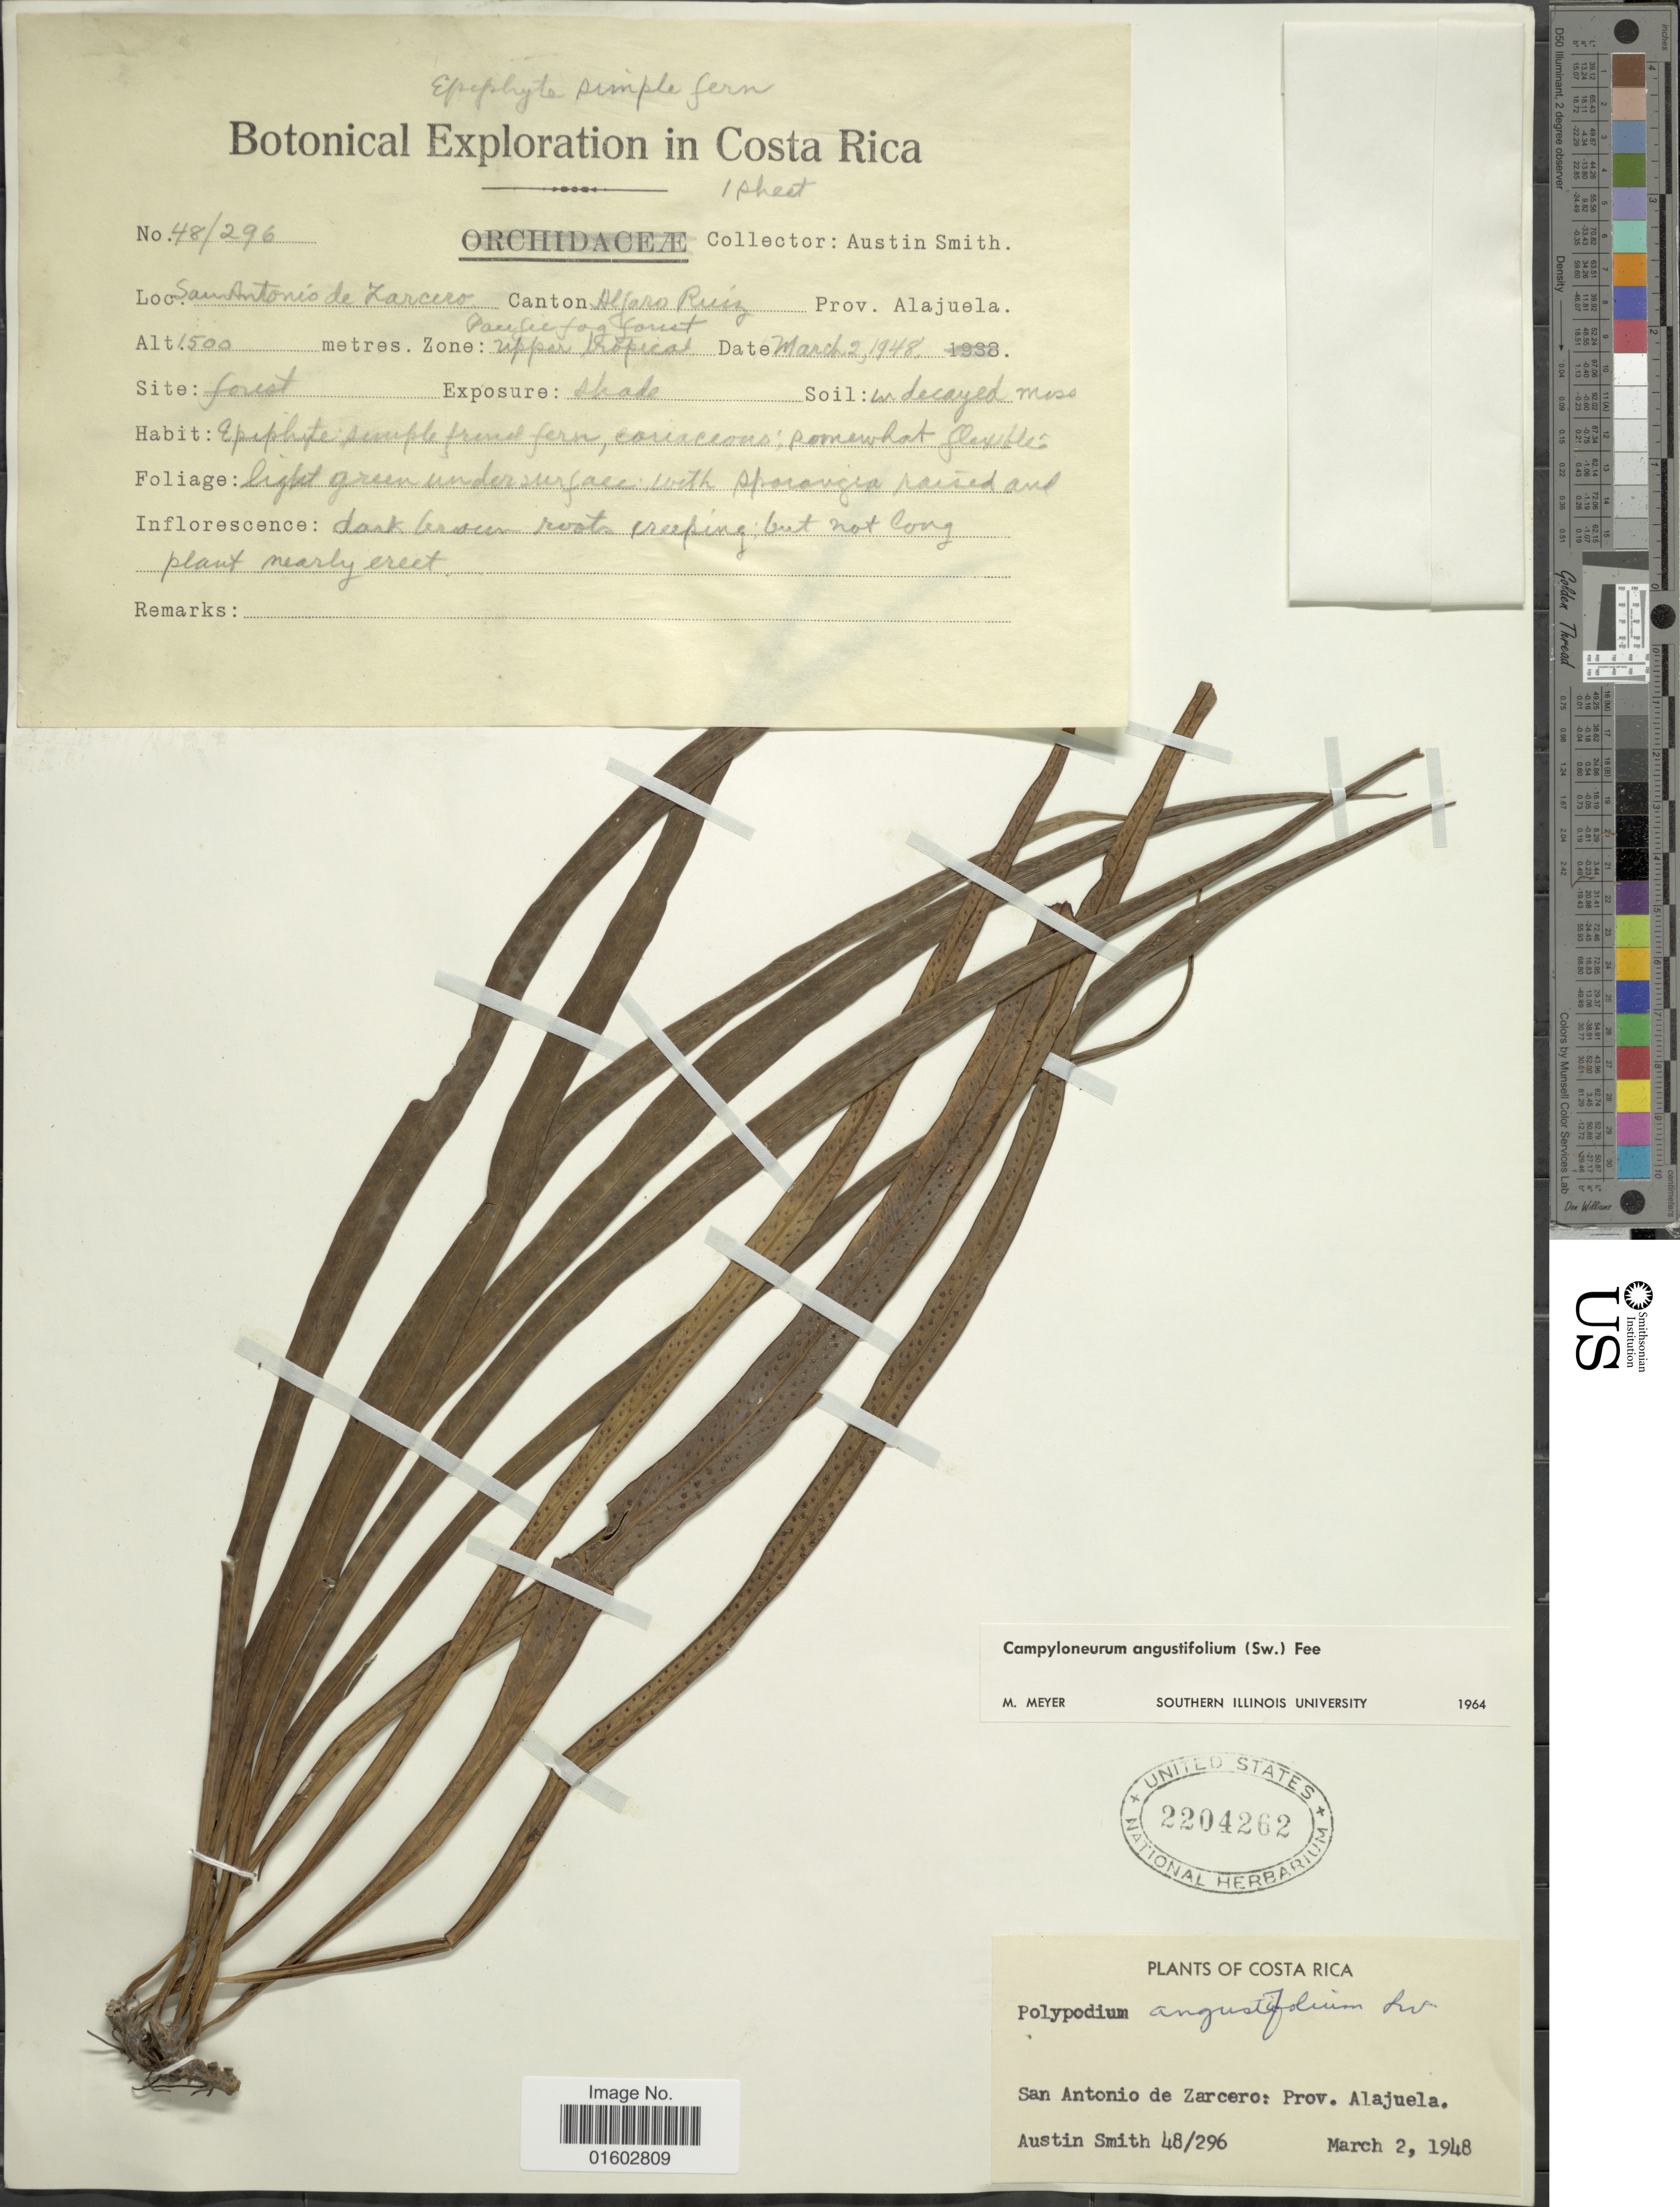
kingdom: Plantae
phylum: Tracheophyta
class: Polypodiopsida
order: Polypodiales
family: Polypodiaceae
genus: Campyloneurum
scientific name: Campyloneurum angustifolium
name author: (Sw.) Fée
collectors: Aust P. Smith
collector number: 48/296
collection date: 1948-03-02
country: Costa Rica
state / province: Alajuela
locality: San Antonio de Zarcero, Alfaro Ruiz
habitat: Upper tropical Pacific cloud forest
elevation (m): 1500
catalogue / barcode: US 2204262